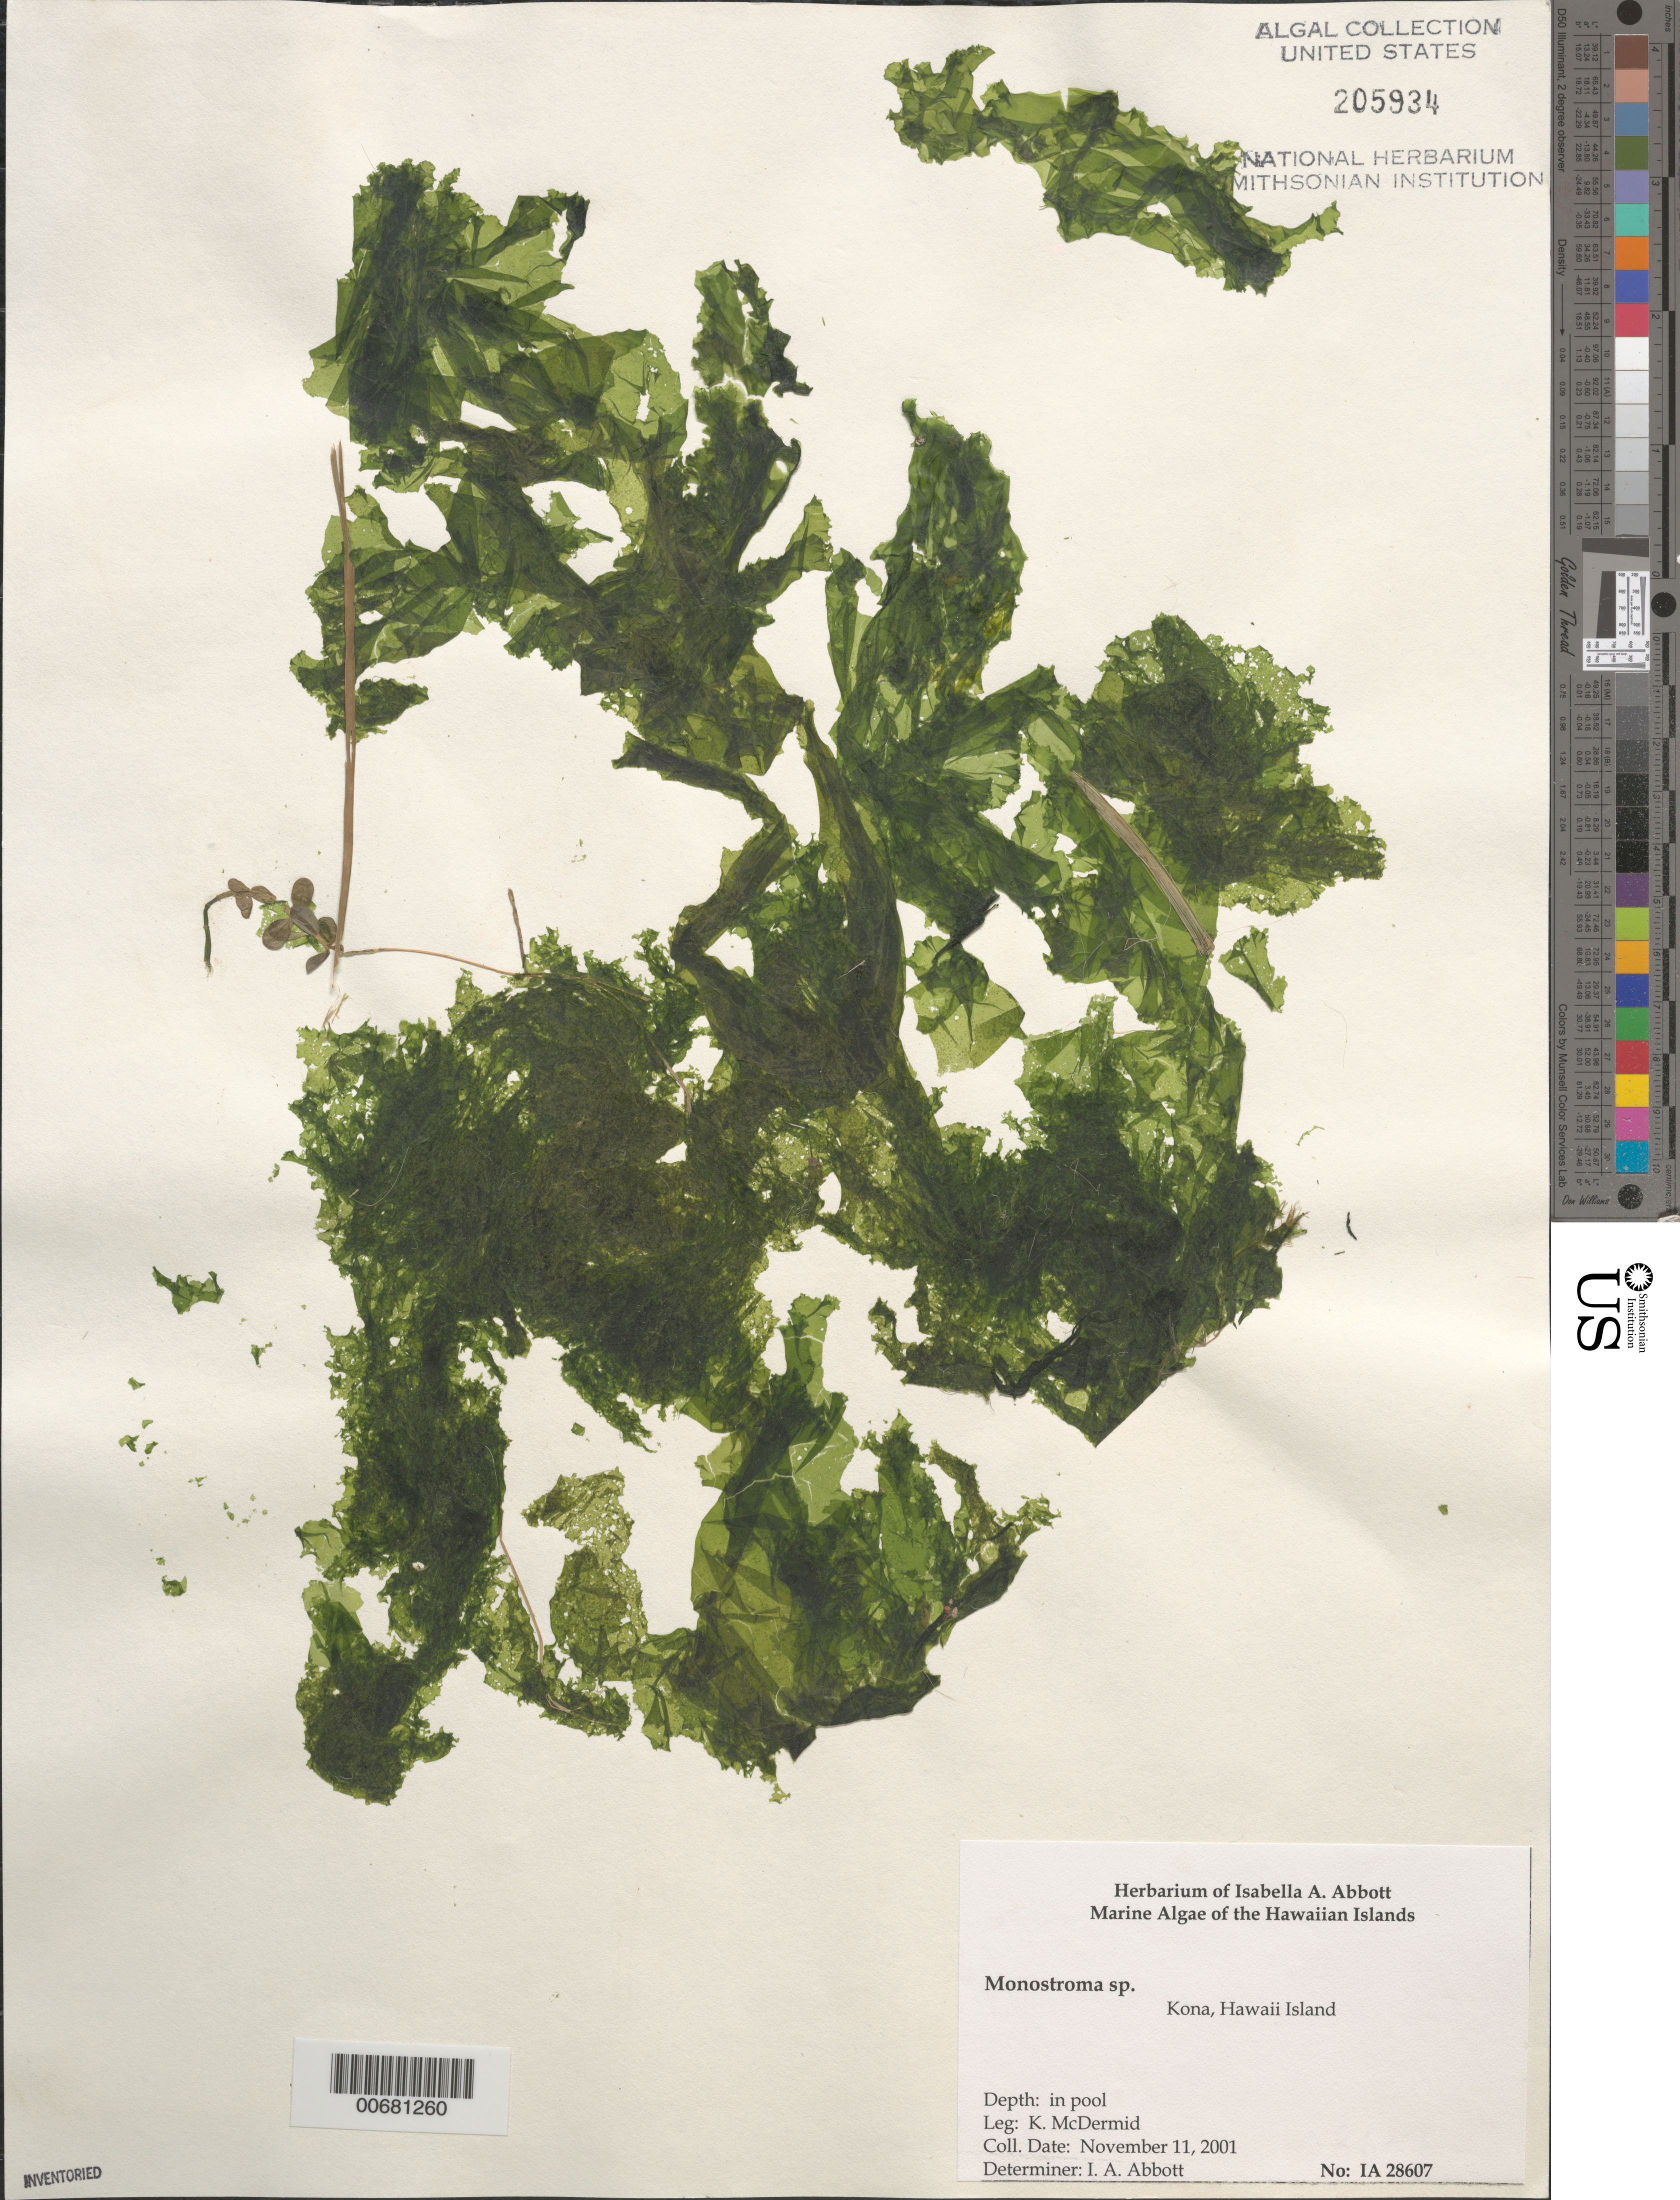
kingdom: Plantae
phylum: Chlorophyta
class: Ulvophyceae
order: Ulvales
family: Monostromataceae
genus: Monostroma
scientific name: Monostroma sp.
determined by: Abbott, Isabella A.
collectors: K. McDermid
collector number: IAA 28607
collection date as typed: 11 Nov 2001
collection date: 2001-11-11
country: United States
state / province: Hawaii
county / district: Hawaii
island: Hawaii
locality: Kona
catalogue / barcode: US 205934